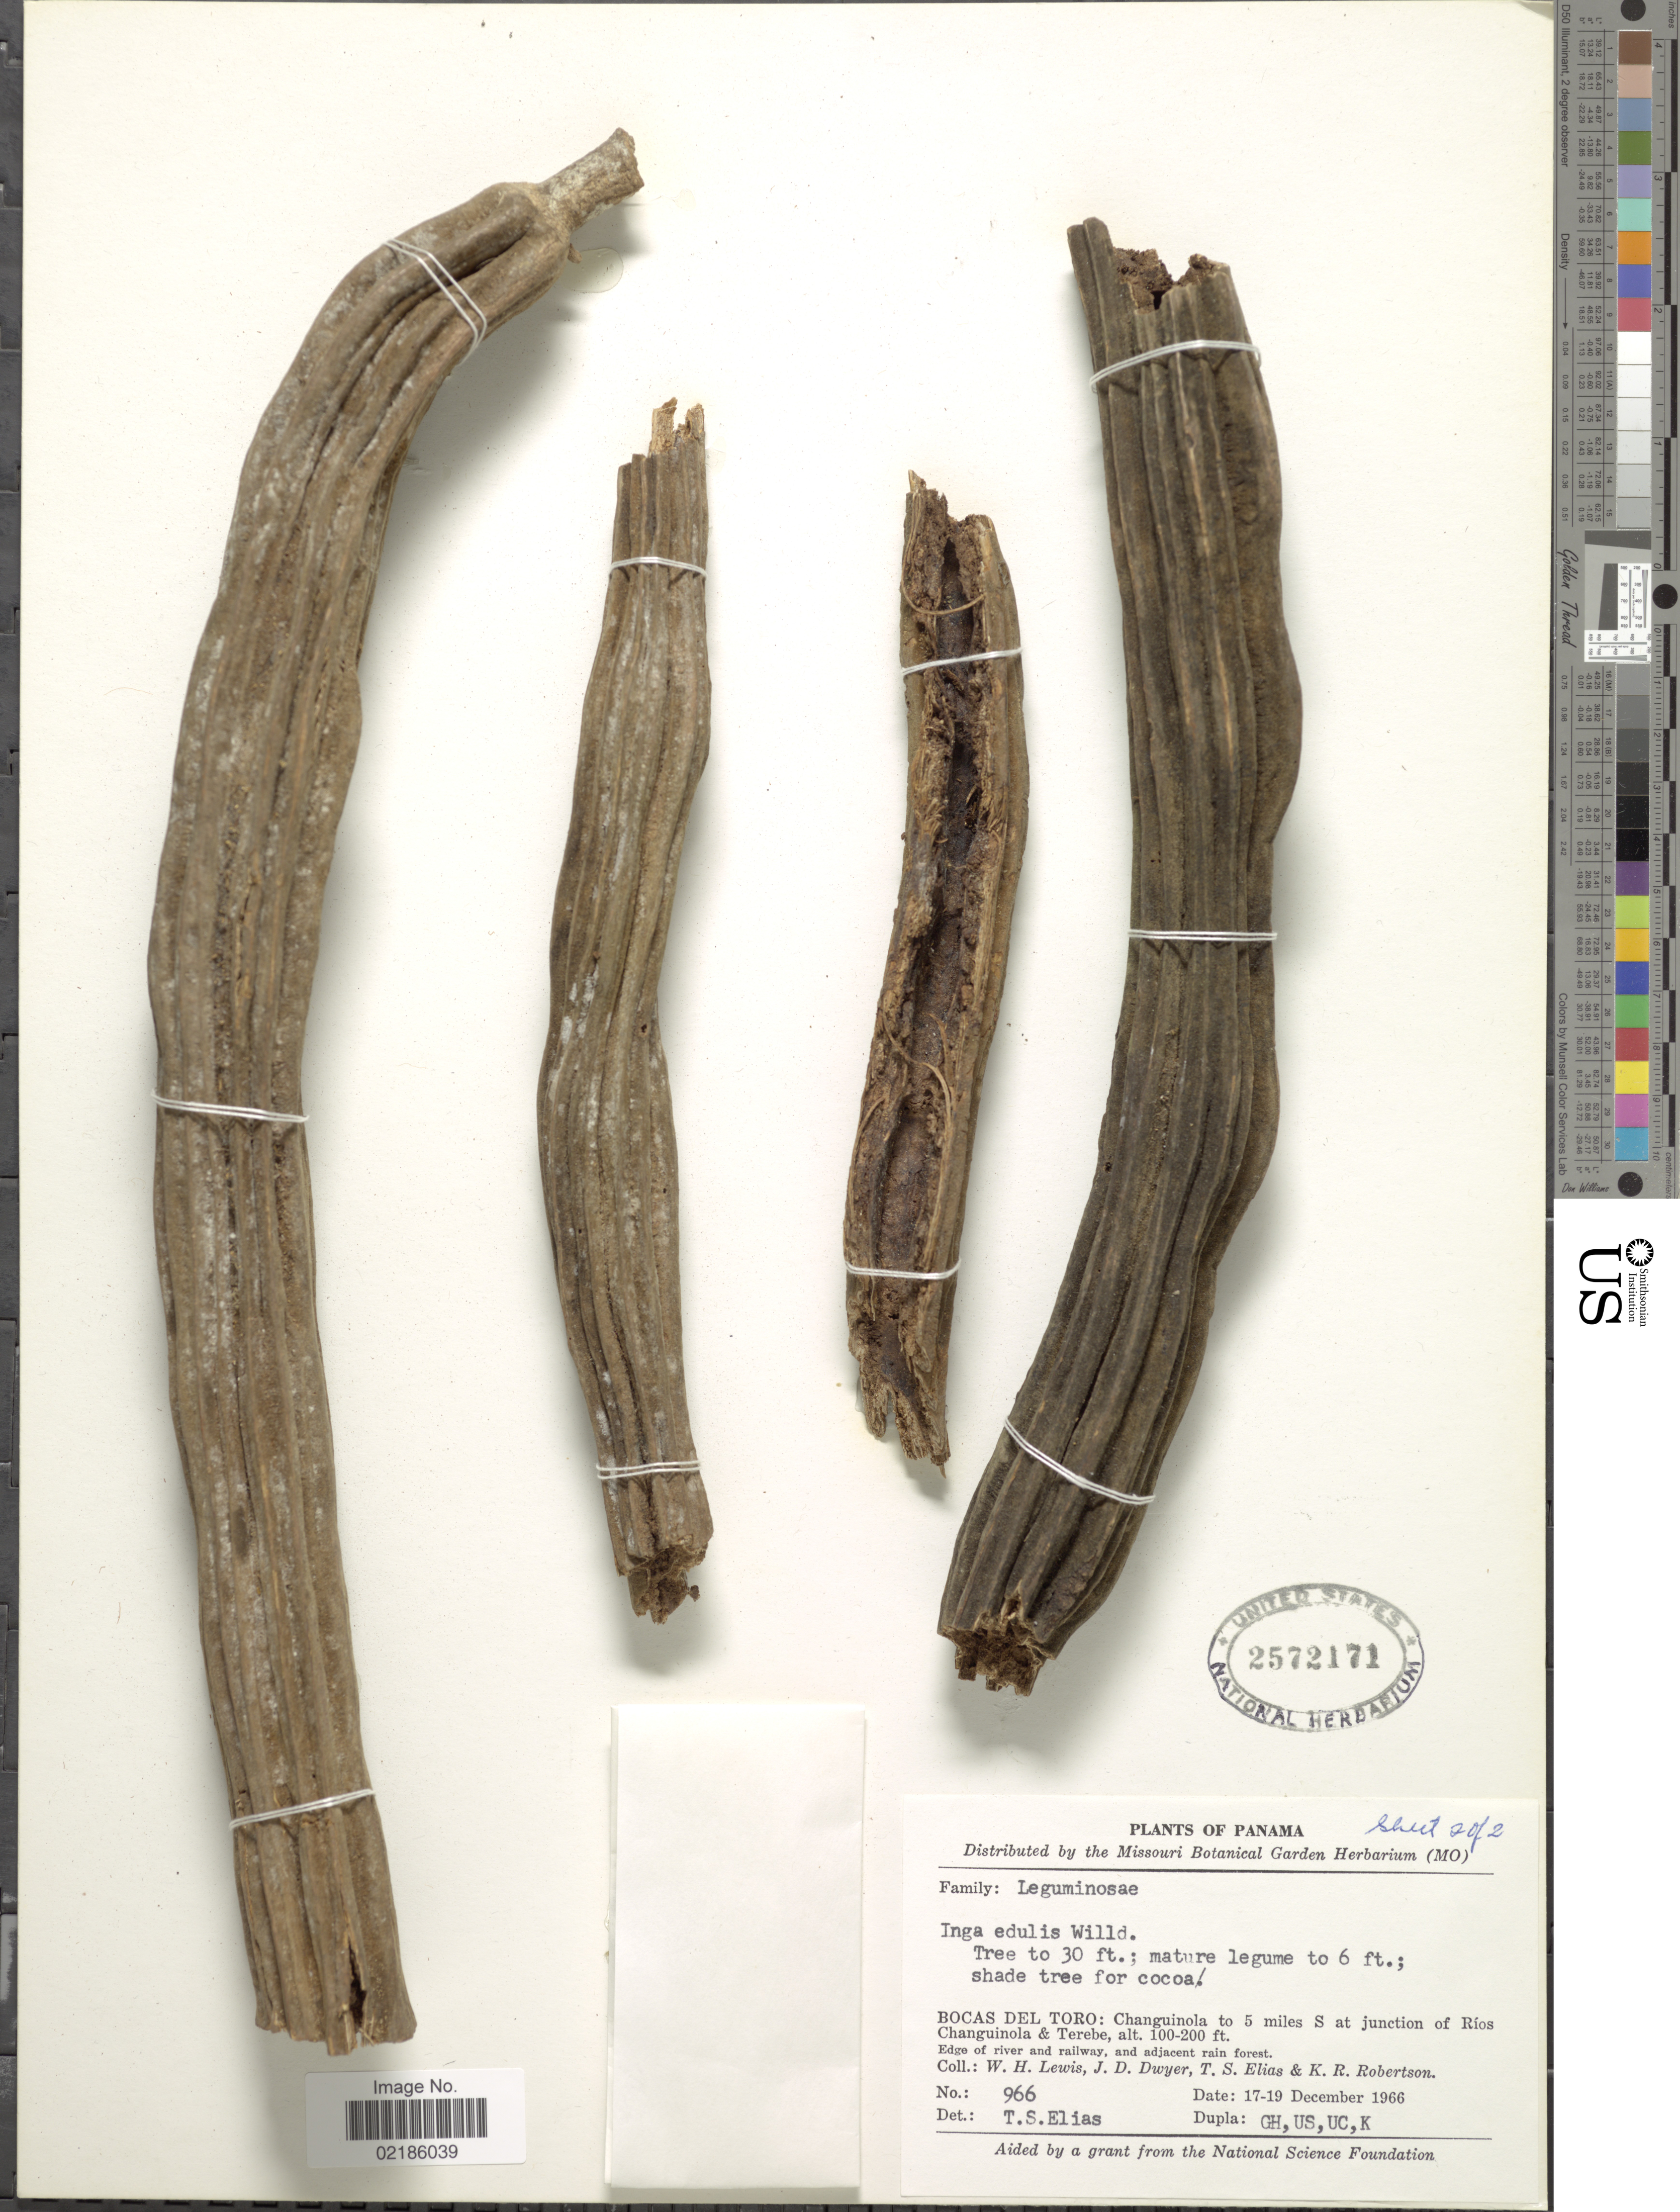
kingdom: Plantae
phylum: Tracheophyta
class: Magnoliopsida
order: Fabales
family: Fabaceae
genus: Inga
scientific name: Inga edulis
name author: Mart.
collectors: W. H. Lewis, J. D. Dwyer, T. S. Elias & K. Robertson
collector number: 966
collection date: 1966-12-17/1966-12-19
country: Panama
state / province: Bocas del Toro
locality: Changuinola to 5 miles S at junction of Rios Changuinola & Terebe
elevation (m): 30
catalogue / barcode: US 2572171